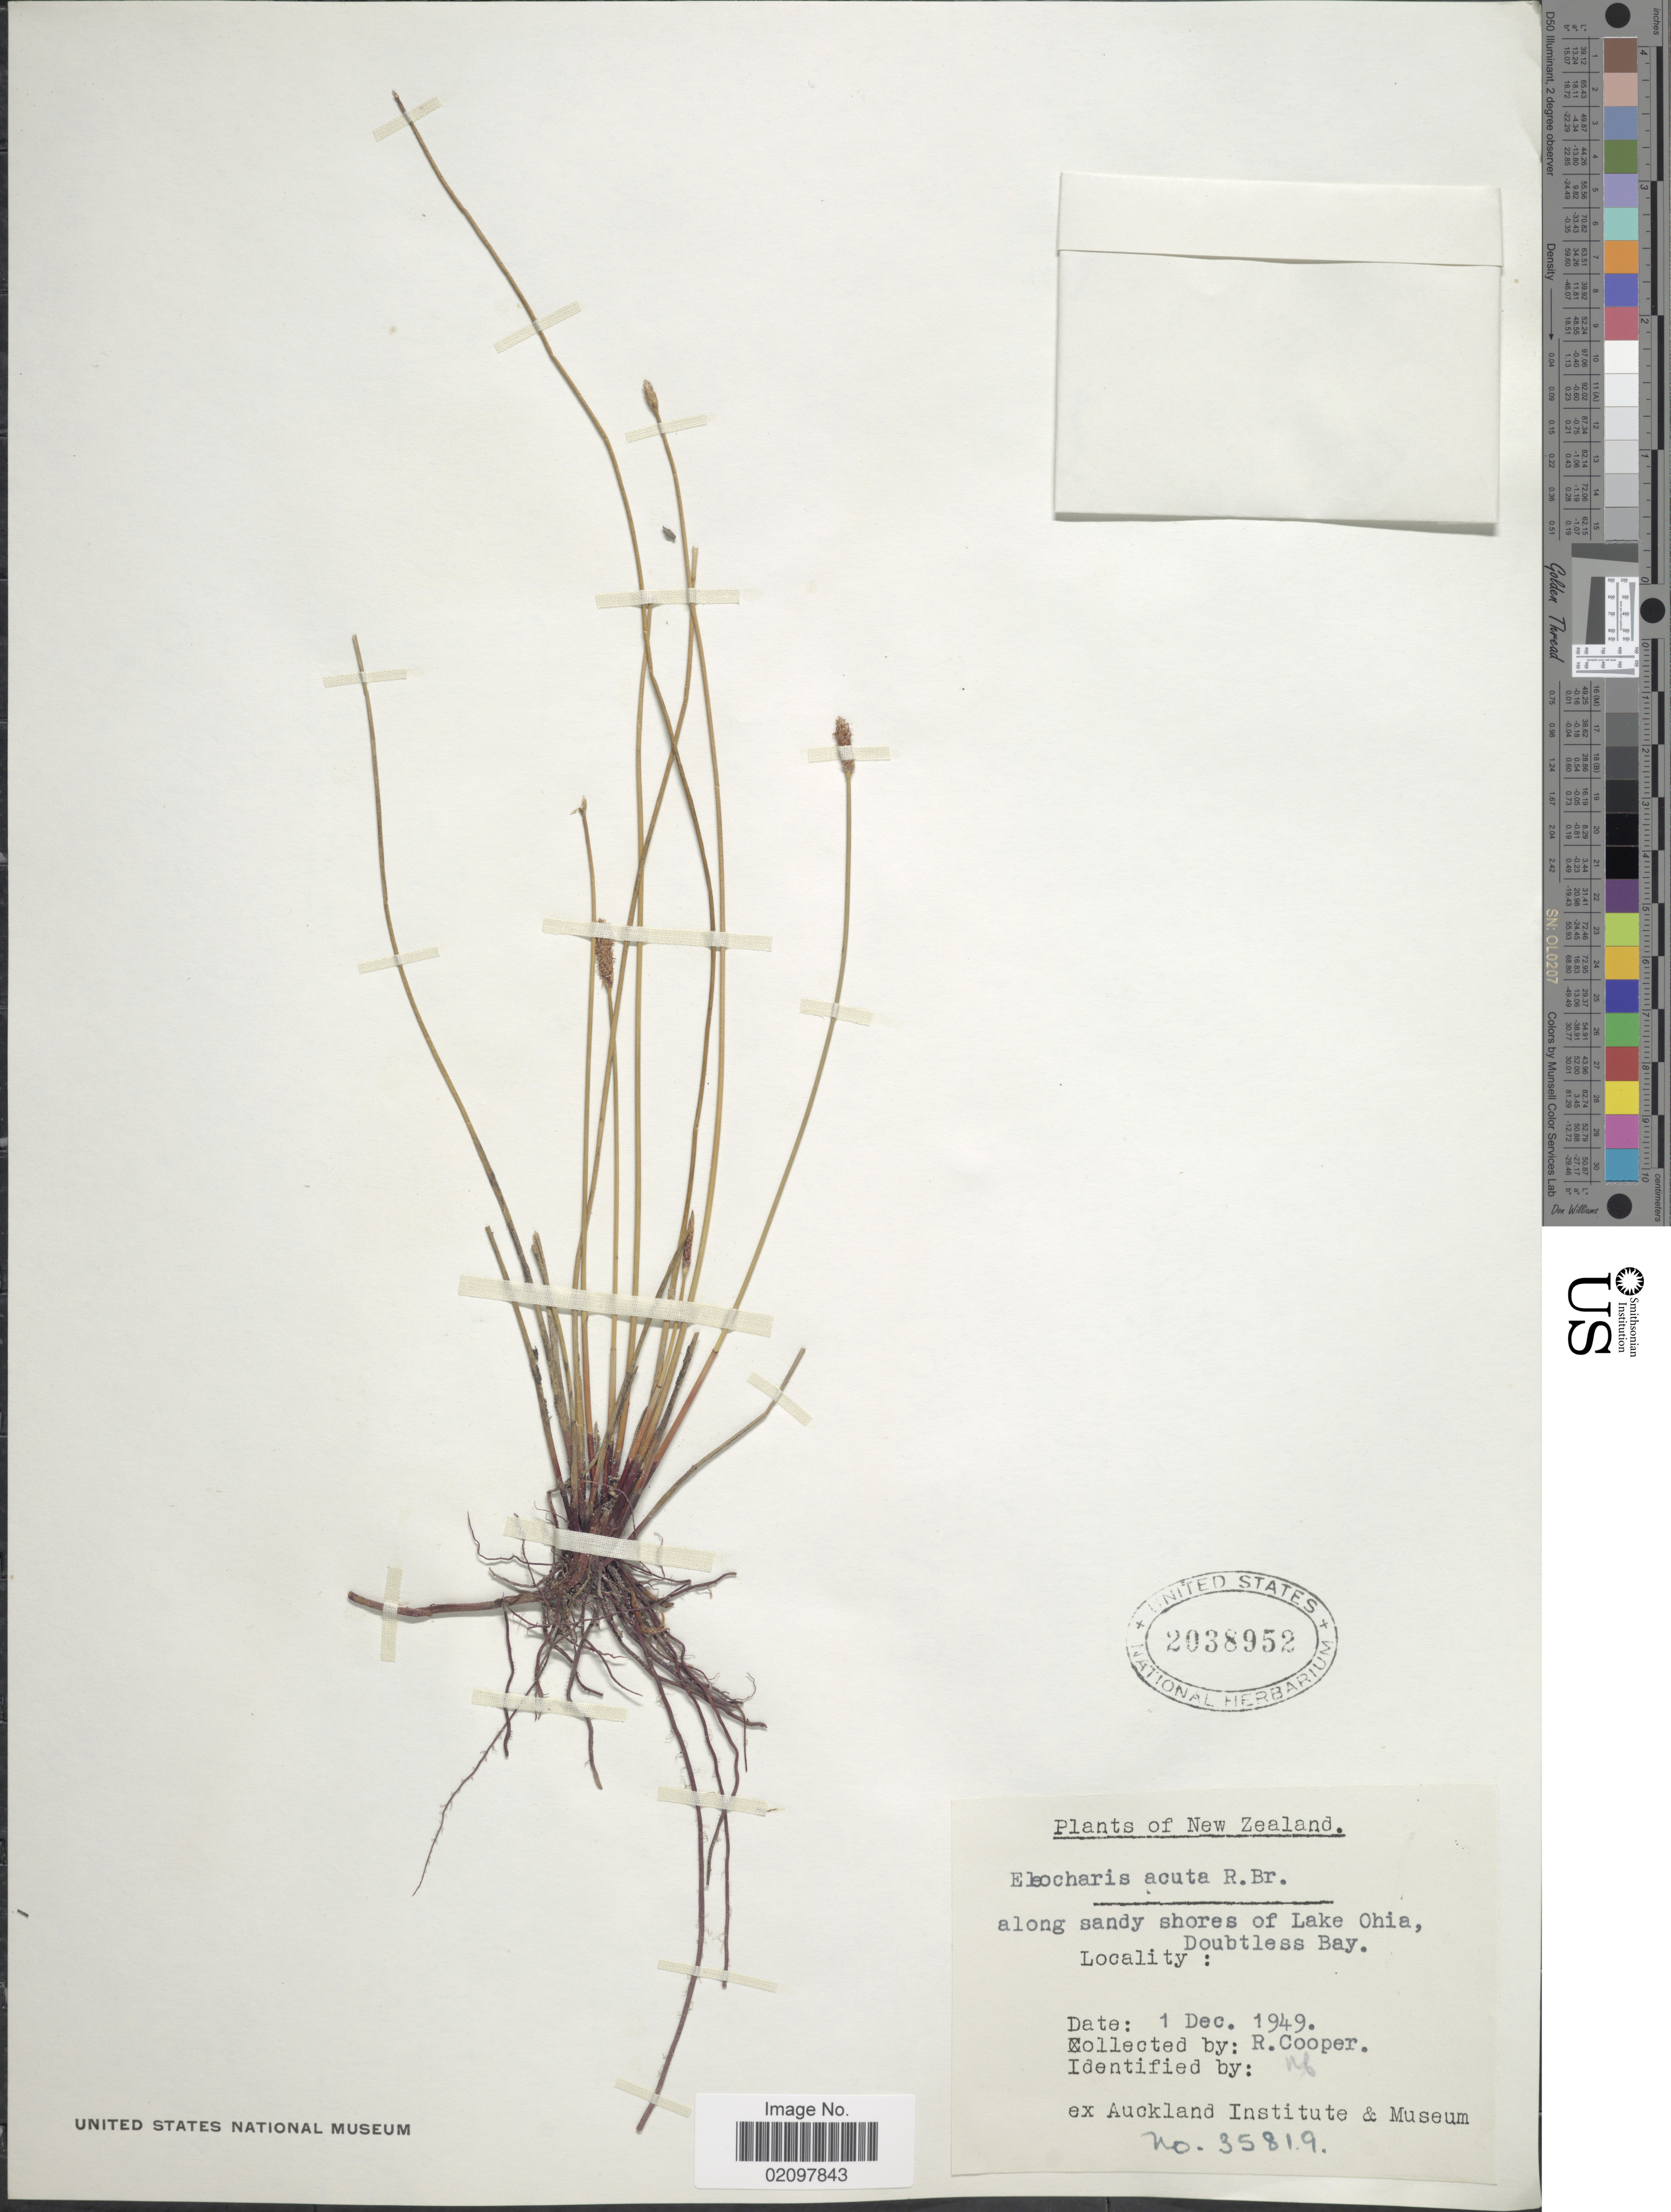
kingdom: Plantae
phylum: Tracheophyta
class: Liliopsida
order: Poales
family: Cyperaceae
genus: Eleocharis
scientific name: Eleocharis acuta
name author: R. Br.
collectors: R. Cooper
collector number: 35819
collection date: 1949-12-01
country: New Zealand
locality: Along sandy shores of Lake Ohia, Doubtless Bay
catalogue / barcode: US 2038952